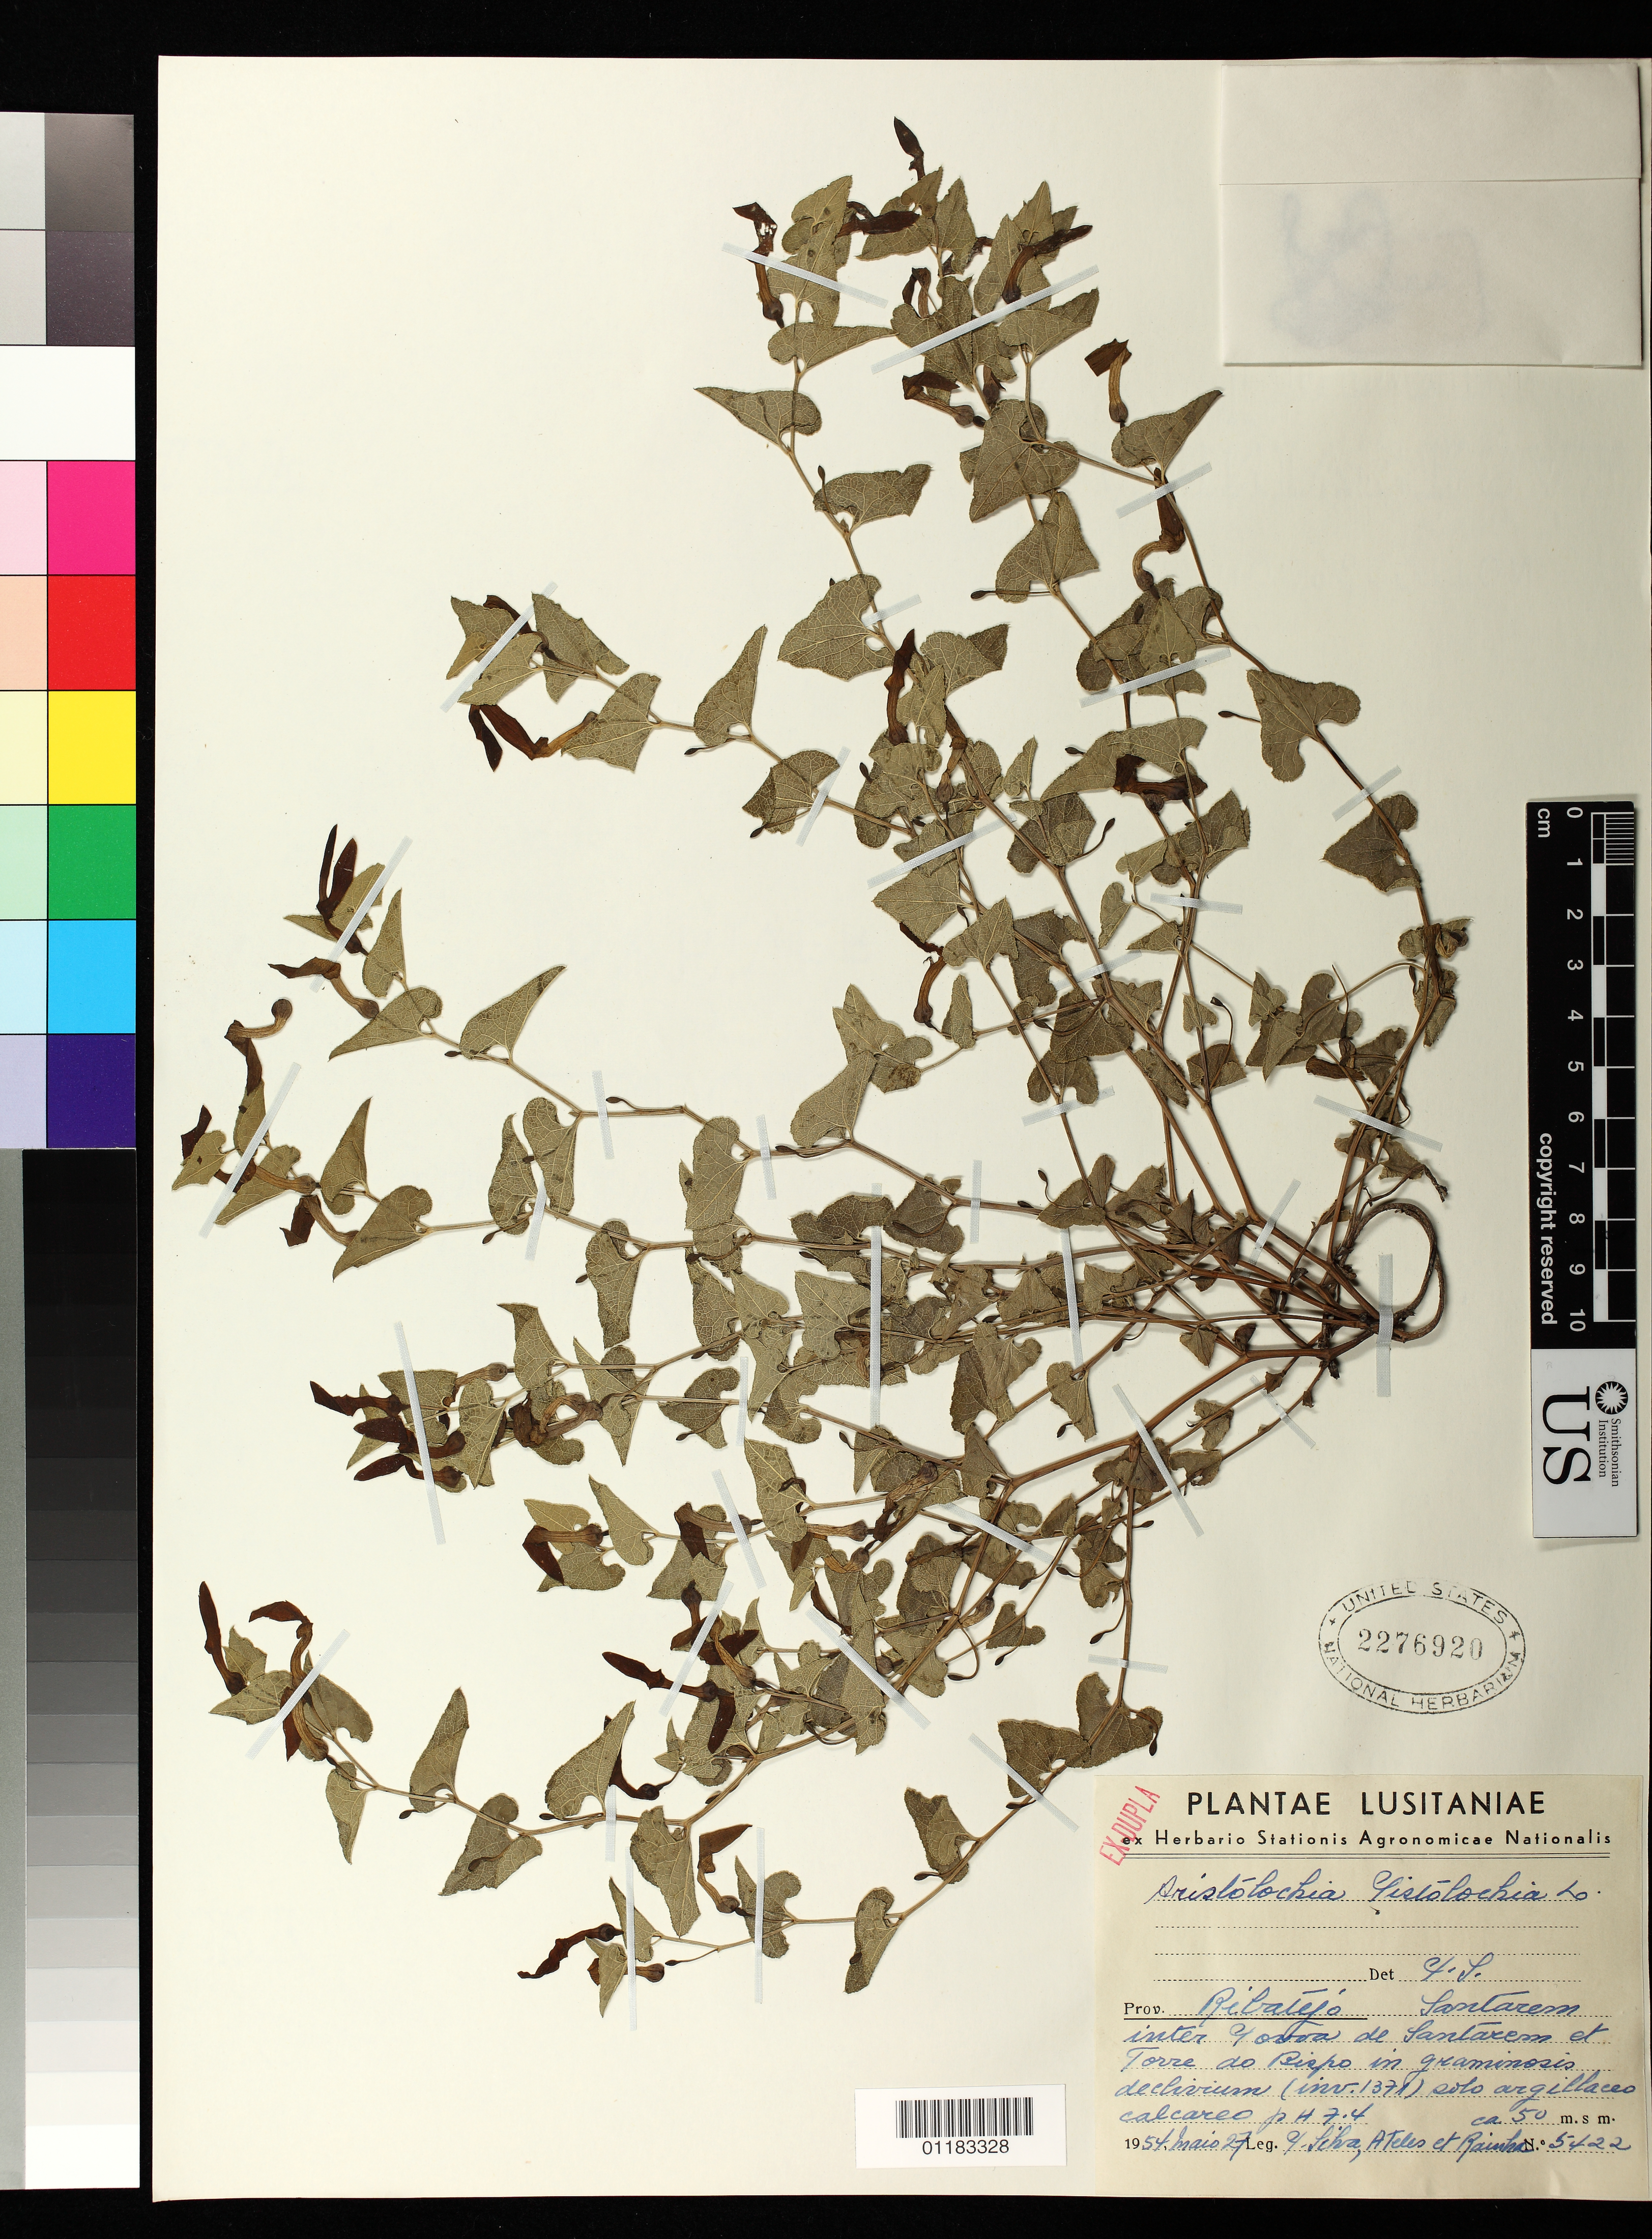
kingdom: Plantae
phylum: Tracheophyta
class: Magnoliopsida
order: Piperales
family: Aristolochiaceae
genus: Aristolochia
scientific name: Aristolochia pistolochia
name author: L.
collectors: Collector illegible, -- Ateles & B. Rainha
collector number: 5422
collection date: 1954-05-27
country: Portugal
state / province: Santarém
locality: Ribatejo Province: inter Povoa de Santarem et Torre do Bispo.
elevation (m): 50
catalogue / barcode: US 2276920